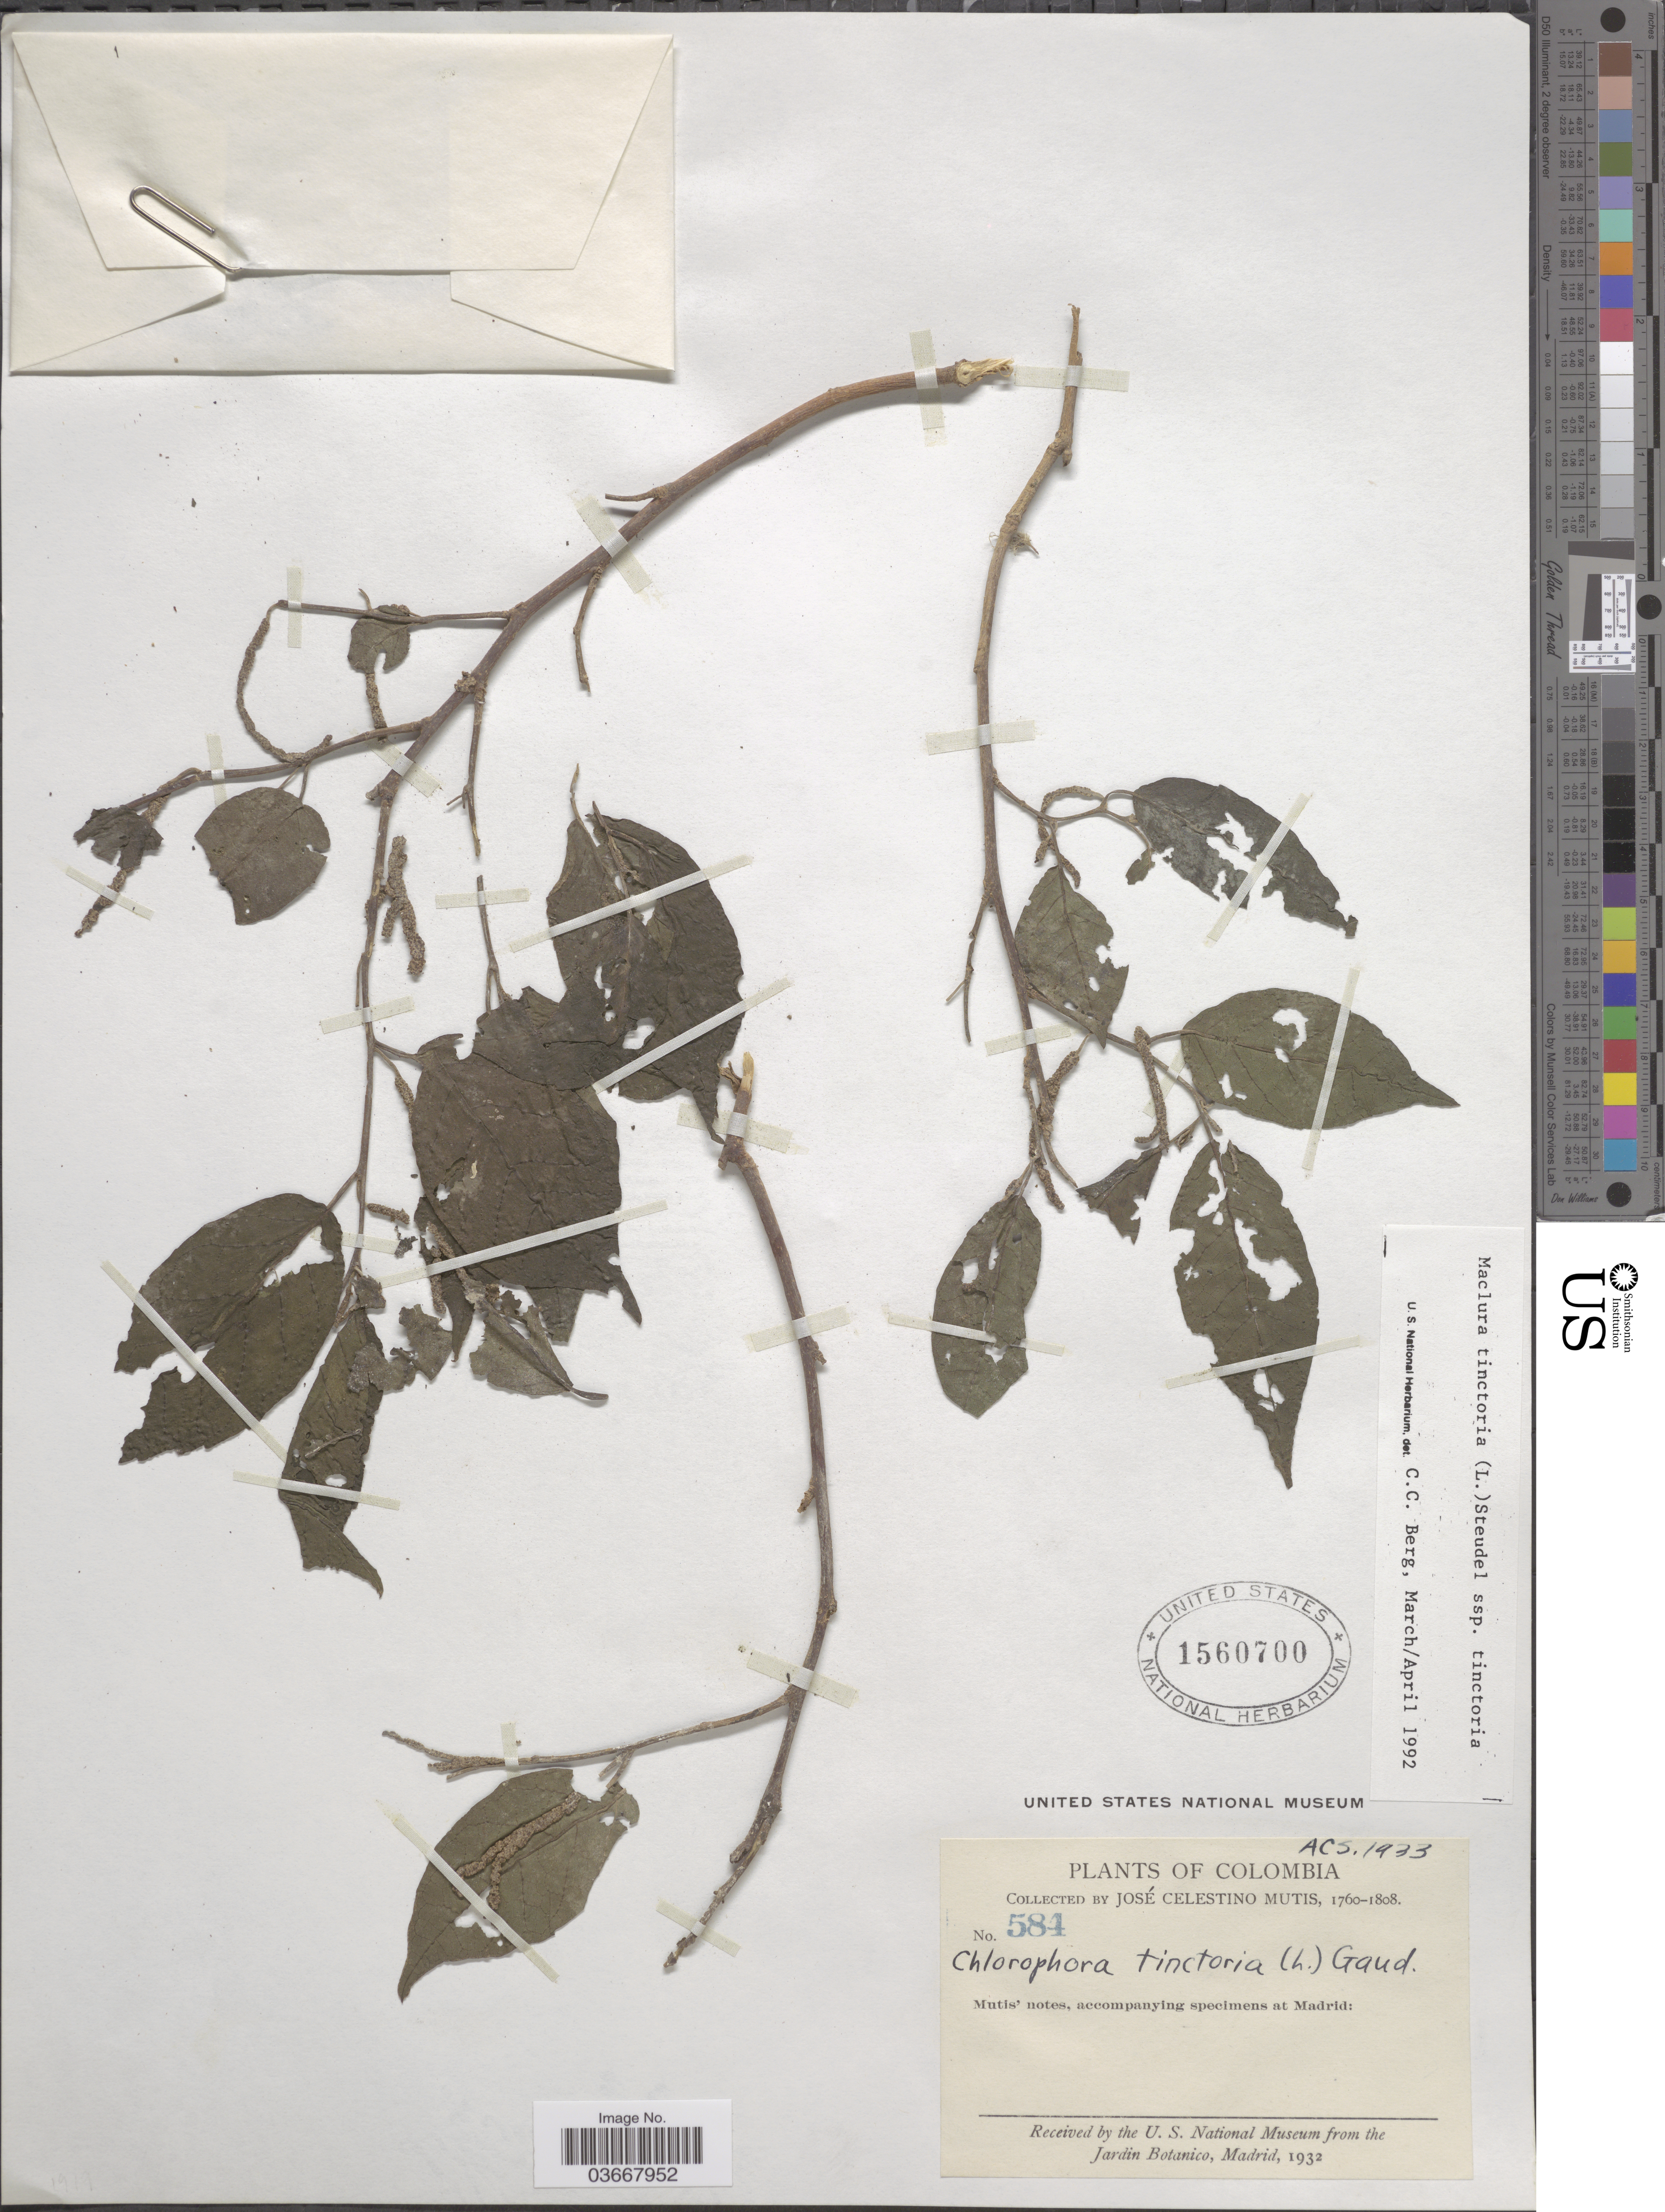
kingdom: Plantae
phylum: Tracheophyta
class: Magnoliopsida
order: Rosales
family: Moraceae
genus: Maclura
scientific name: Maclura tinctoria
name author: (L.) D. Don ex Steud.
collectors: J. C. B. Mutis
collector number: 584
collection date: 1760/1808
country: Colombia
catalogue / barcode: US 1560700